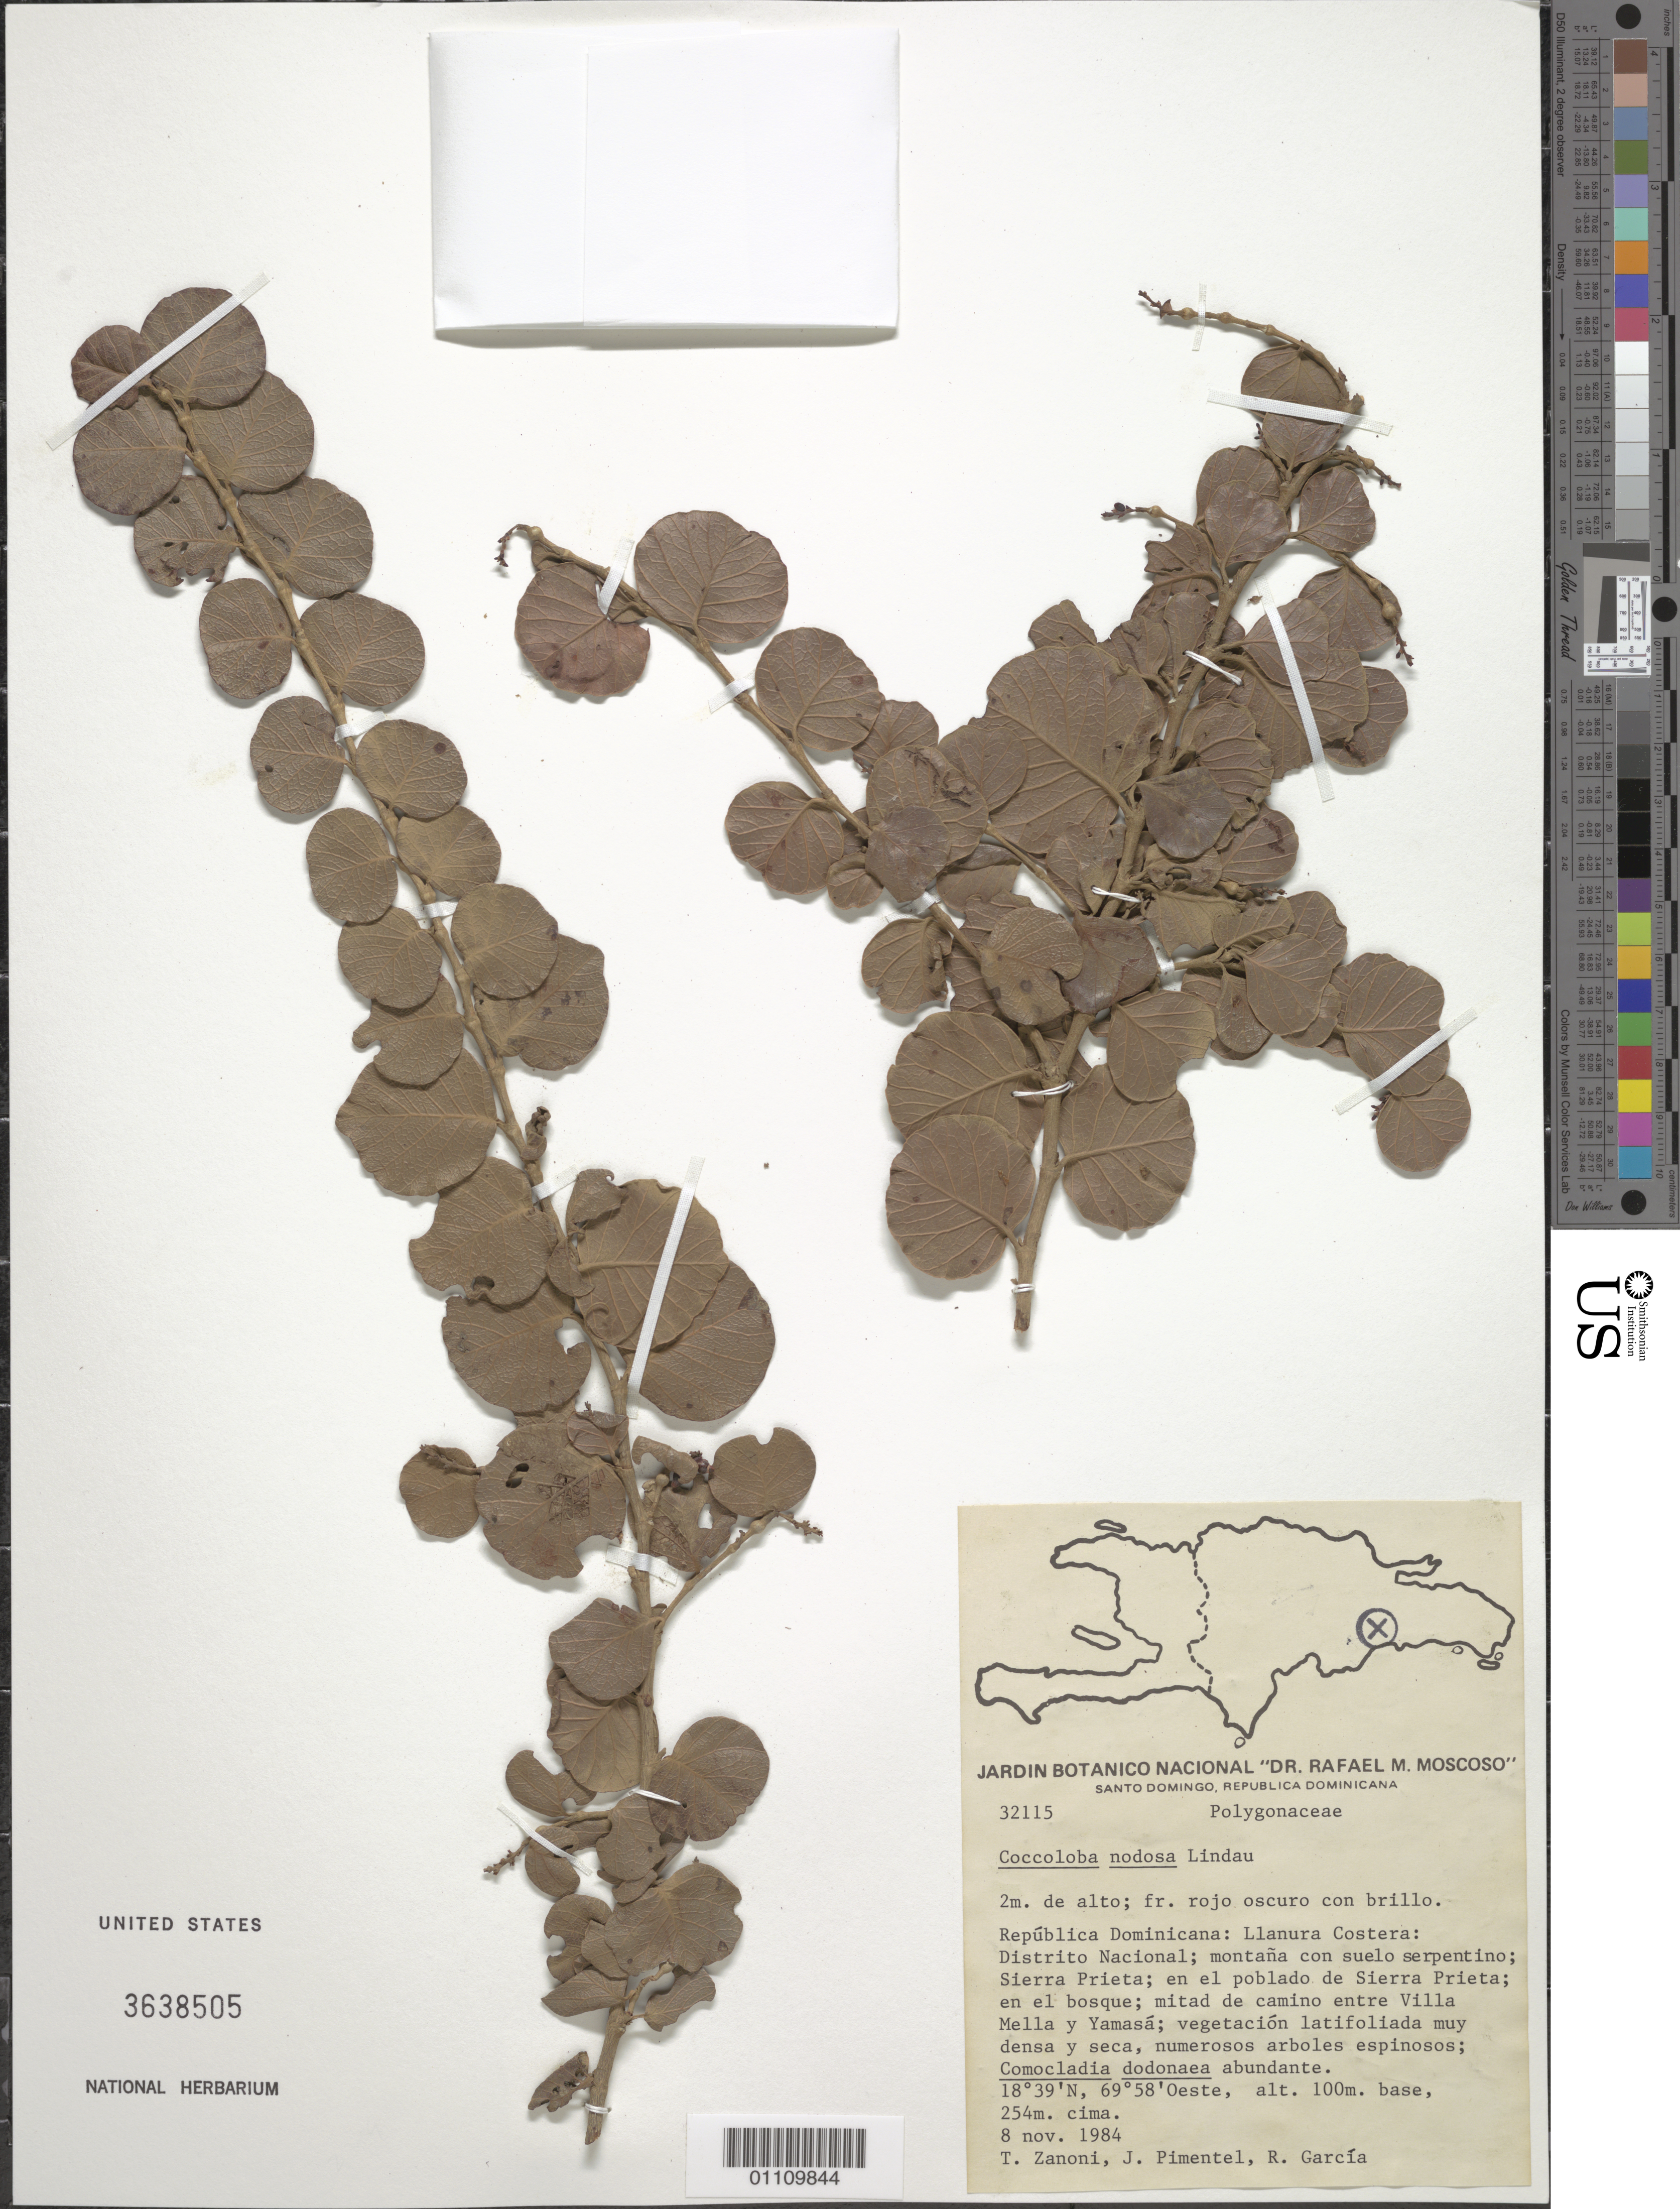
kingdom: Plantae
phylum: Tracheophyta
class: Magnoliopsida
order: Caryophyllales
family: Polygonaceae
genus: Coccoloba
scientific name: Coccoloba nodosa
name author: Lindau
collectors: T. A. Zanoni, J. Pimentel & R. G. García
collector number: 32115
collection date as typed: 08 Nov 1984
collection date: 1984-11-08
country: Dominican Republic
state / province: Distrito Nacional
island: Hispaniola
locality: Llanura Costera, en el poblado de Sierra Prieta, en el bosque; mitad de camino entre Villa Mella y Yamasá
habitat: Vegetación latifoliada muy densa y seca, numerosos arboles espinosos; Comocladia dodonaea abundante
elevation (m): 100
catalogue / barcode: US 3638505